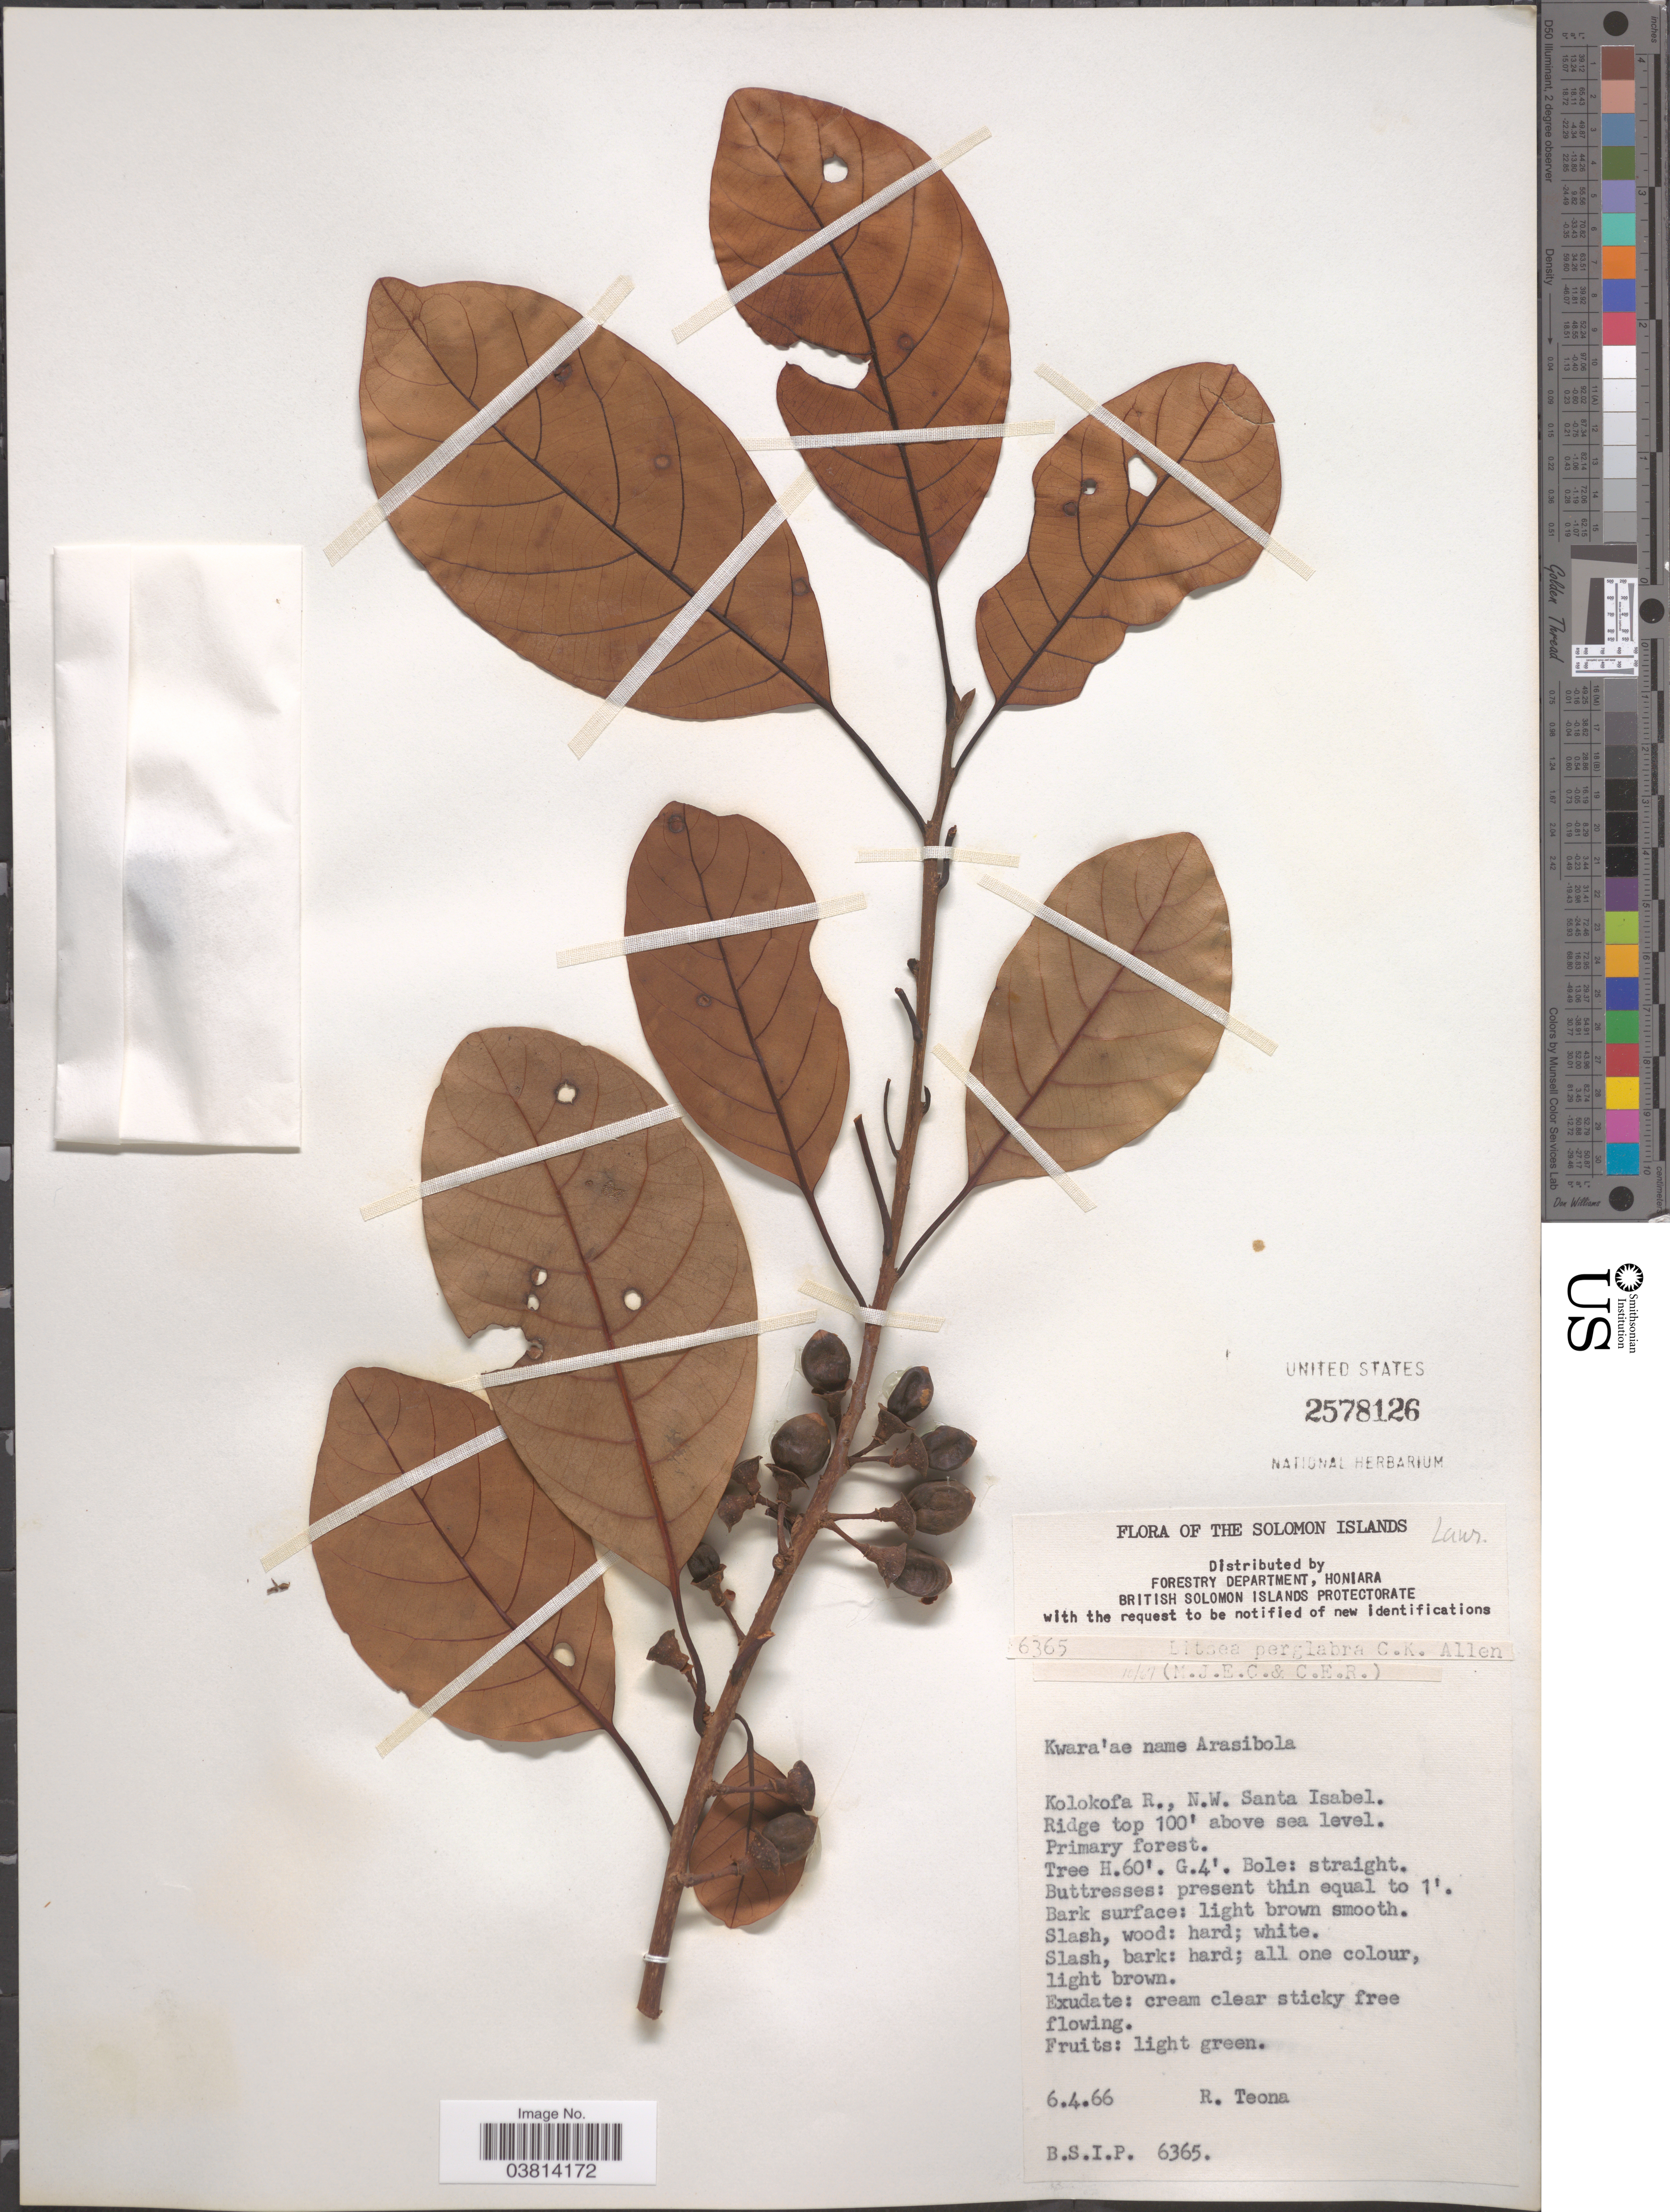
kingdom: Plantae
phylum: Tracheophyta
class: Magnoliopsida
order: Laurales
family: Lauraceae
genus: Litsea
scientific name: Litsea perglabra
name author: C.K. Allen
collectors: R. Teona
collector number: B.S.I.P 6365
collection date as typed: Transcribed d/m/y: 6/4/66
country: Solomon Islands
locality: Kolokofa R., N.W. Santa Isabel. Ridge top .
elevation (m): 30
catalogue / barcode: US 2578126